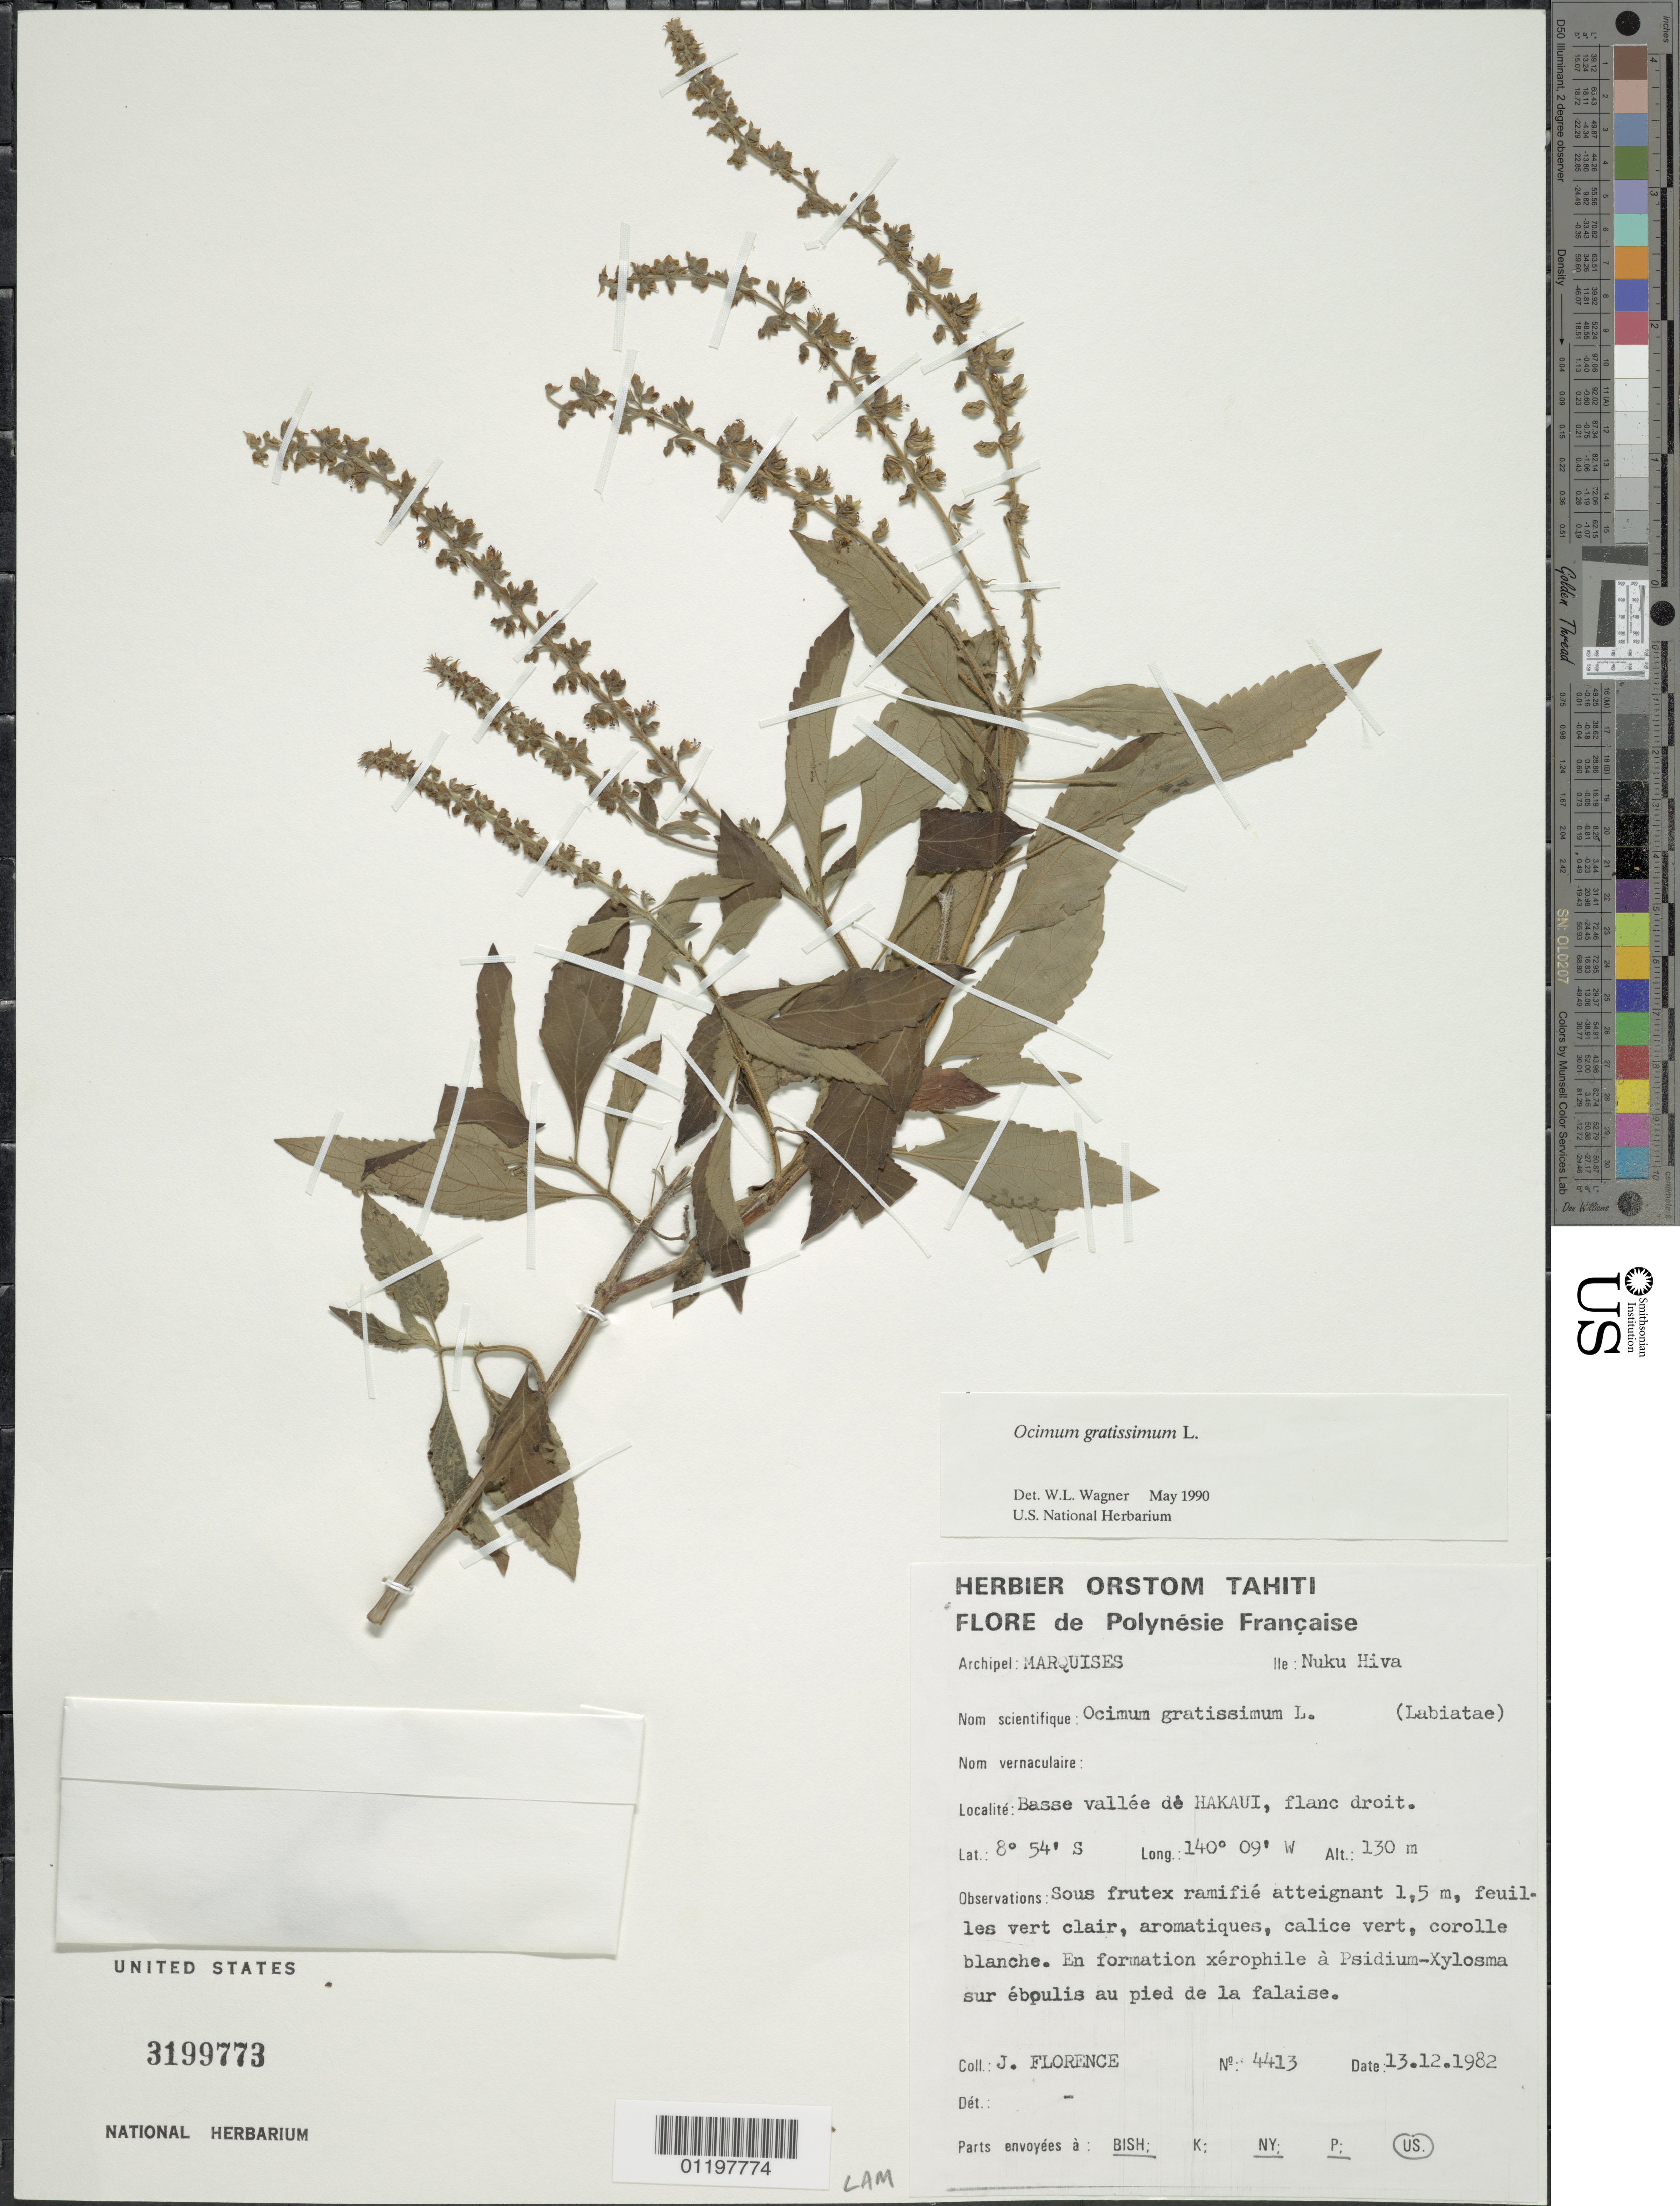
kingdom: Plantae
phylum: Tracheophyta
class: Magnoliopsida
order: Lamiales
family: Lamiaceae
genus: Ocimum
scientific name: Ocimum gratissimum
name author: L.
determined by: Wagner, W. L., (BOT), Smithsonian Institution - National Museum of Natural History (UNITED STATES)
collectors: J. Florence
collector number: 4413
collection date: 1982-12-13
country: French Polynesia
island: Nuku Hiva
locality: Basse vallée de Hakaui, flanc droit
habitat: En formation xérophile à Psidium-Xylosma sur éboulis au pied de la falaise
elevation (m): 130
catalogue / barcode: US 3199773